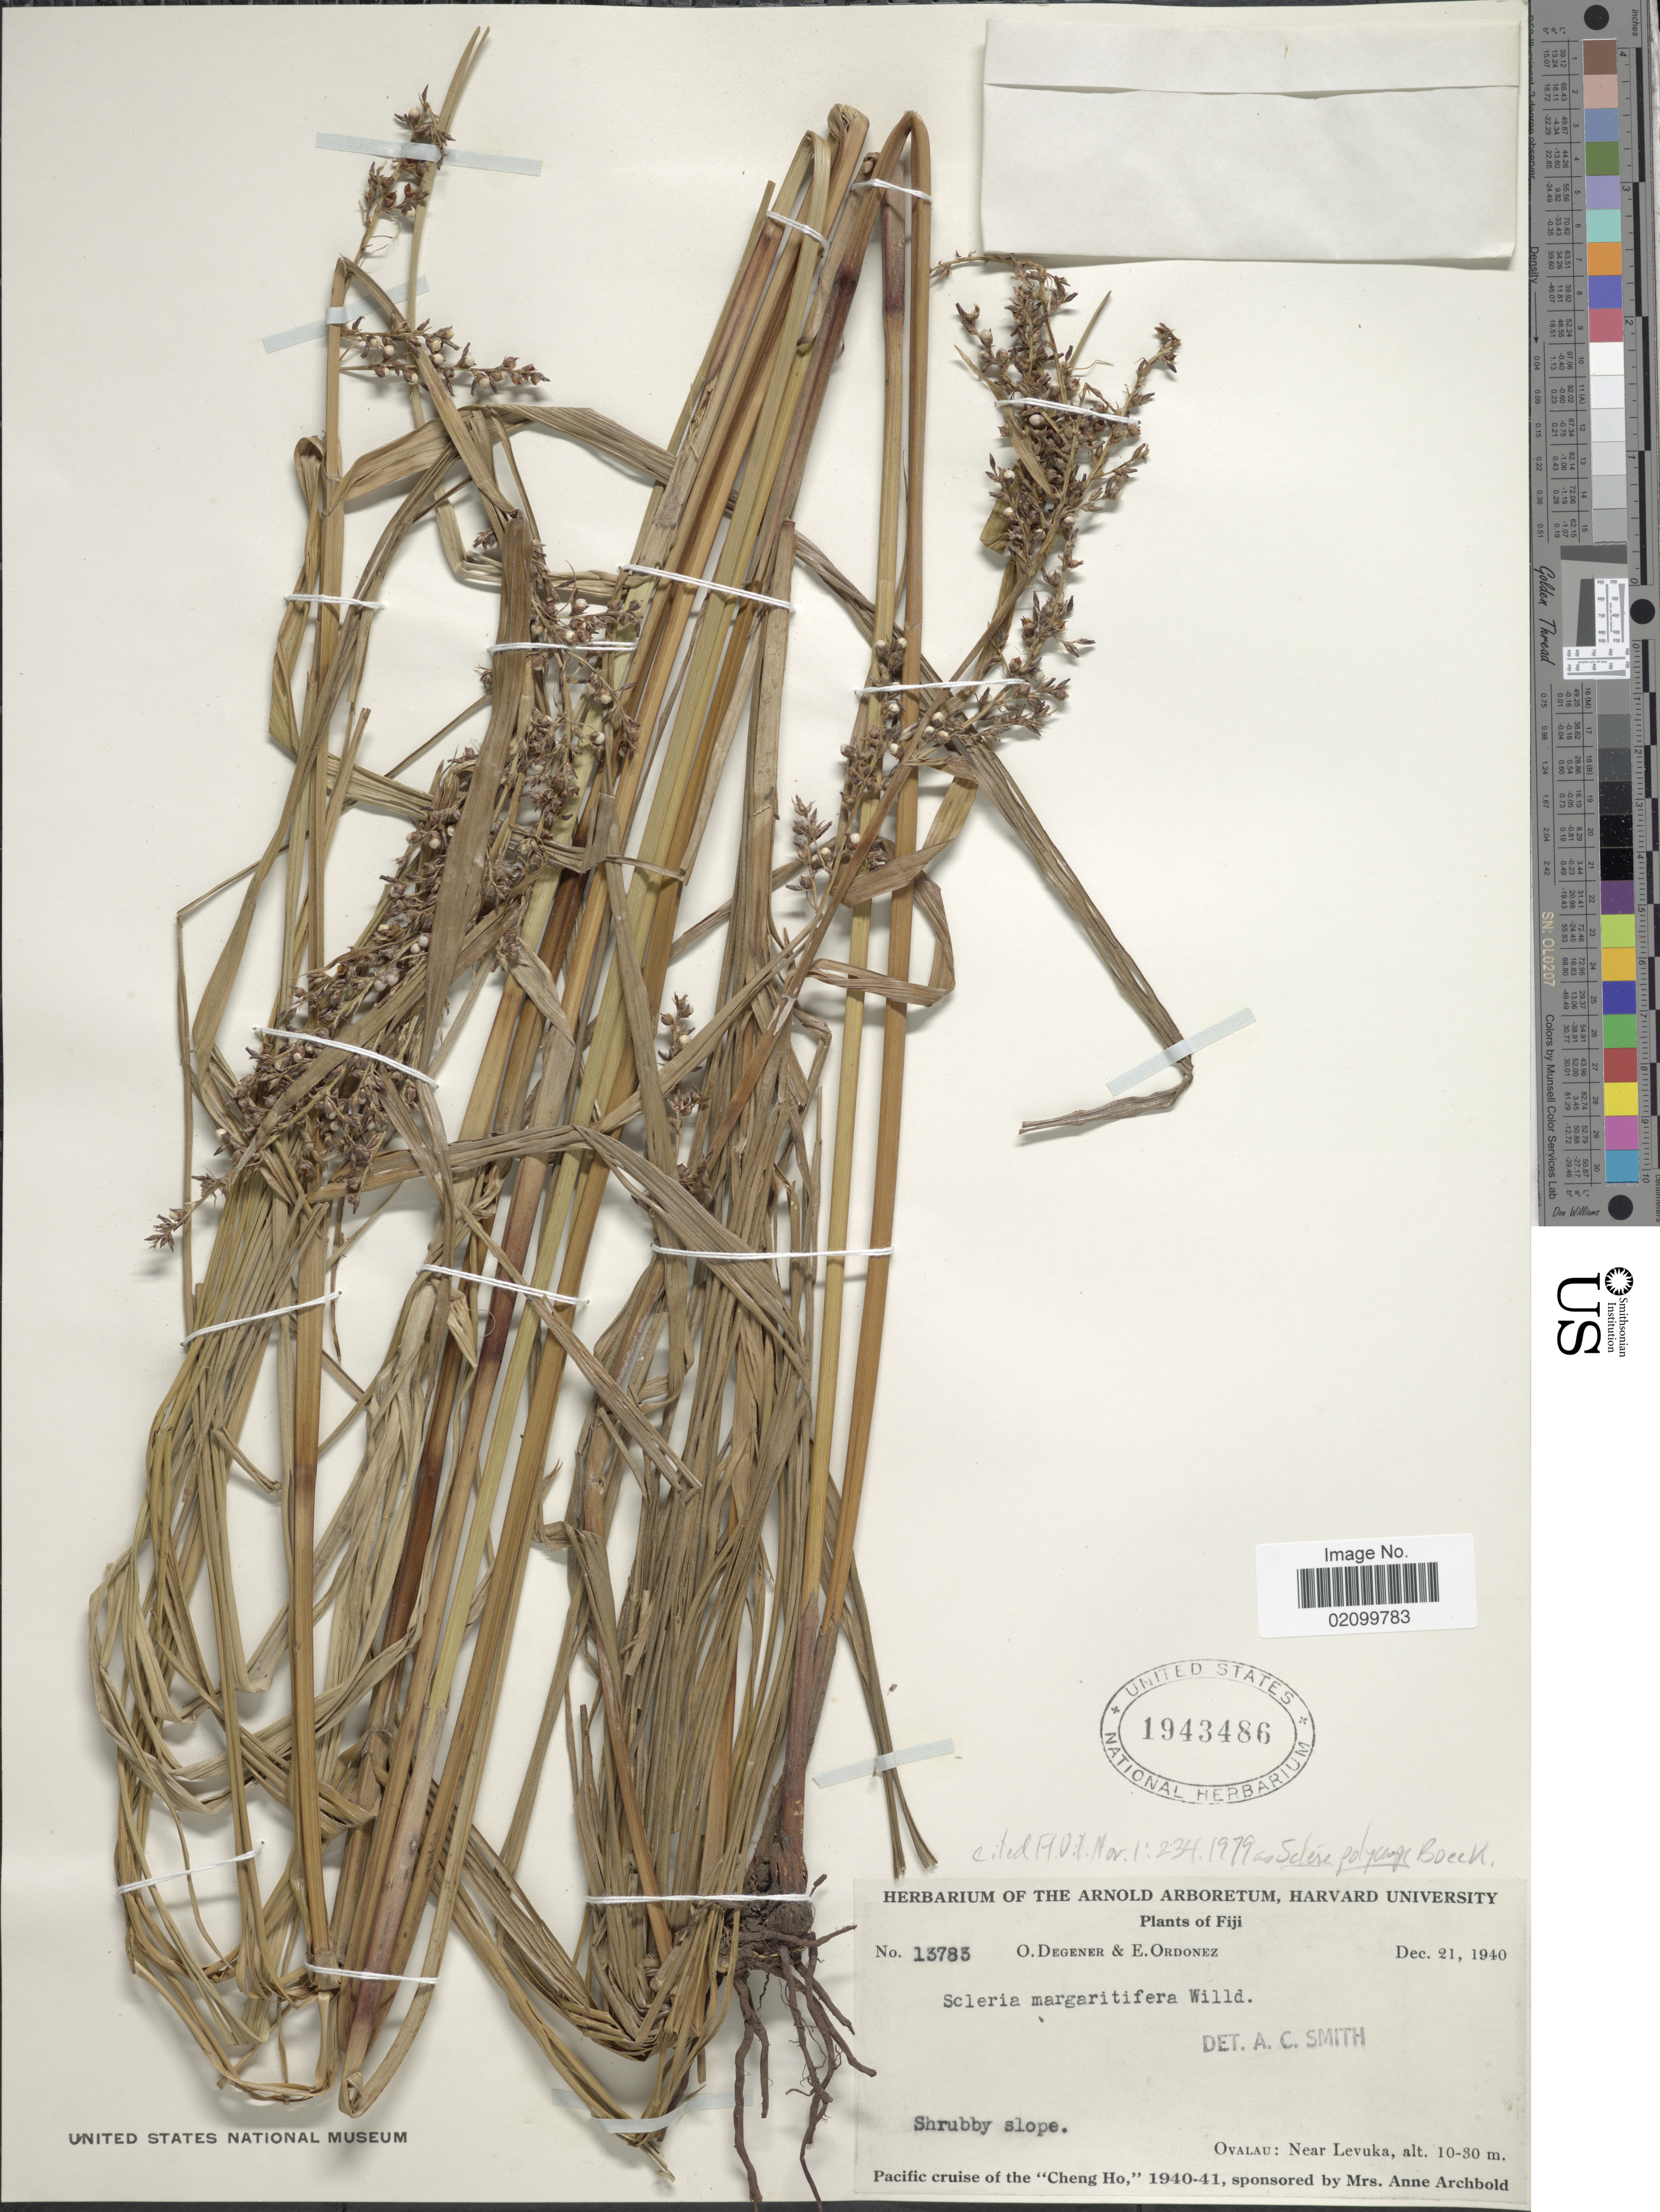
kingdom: Plantae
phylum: Tracheophyta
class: Liliopsida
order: Poales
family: Cyperaceae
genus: Scleria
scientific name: Scleria polycarpa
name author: Boeckeler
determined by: Strong, Mark T., (BOT), Smithsonian Institution - National Museum of Natural History (UNITED STATES)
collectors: O. Degener & E. Ordonez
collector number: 13783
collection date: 1940-12-21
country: Fiji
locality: Ovalau: Near Levuka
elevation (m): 10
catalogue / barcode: US 1943486